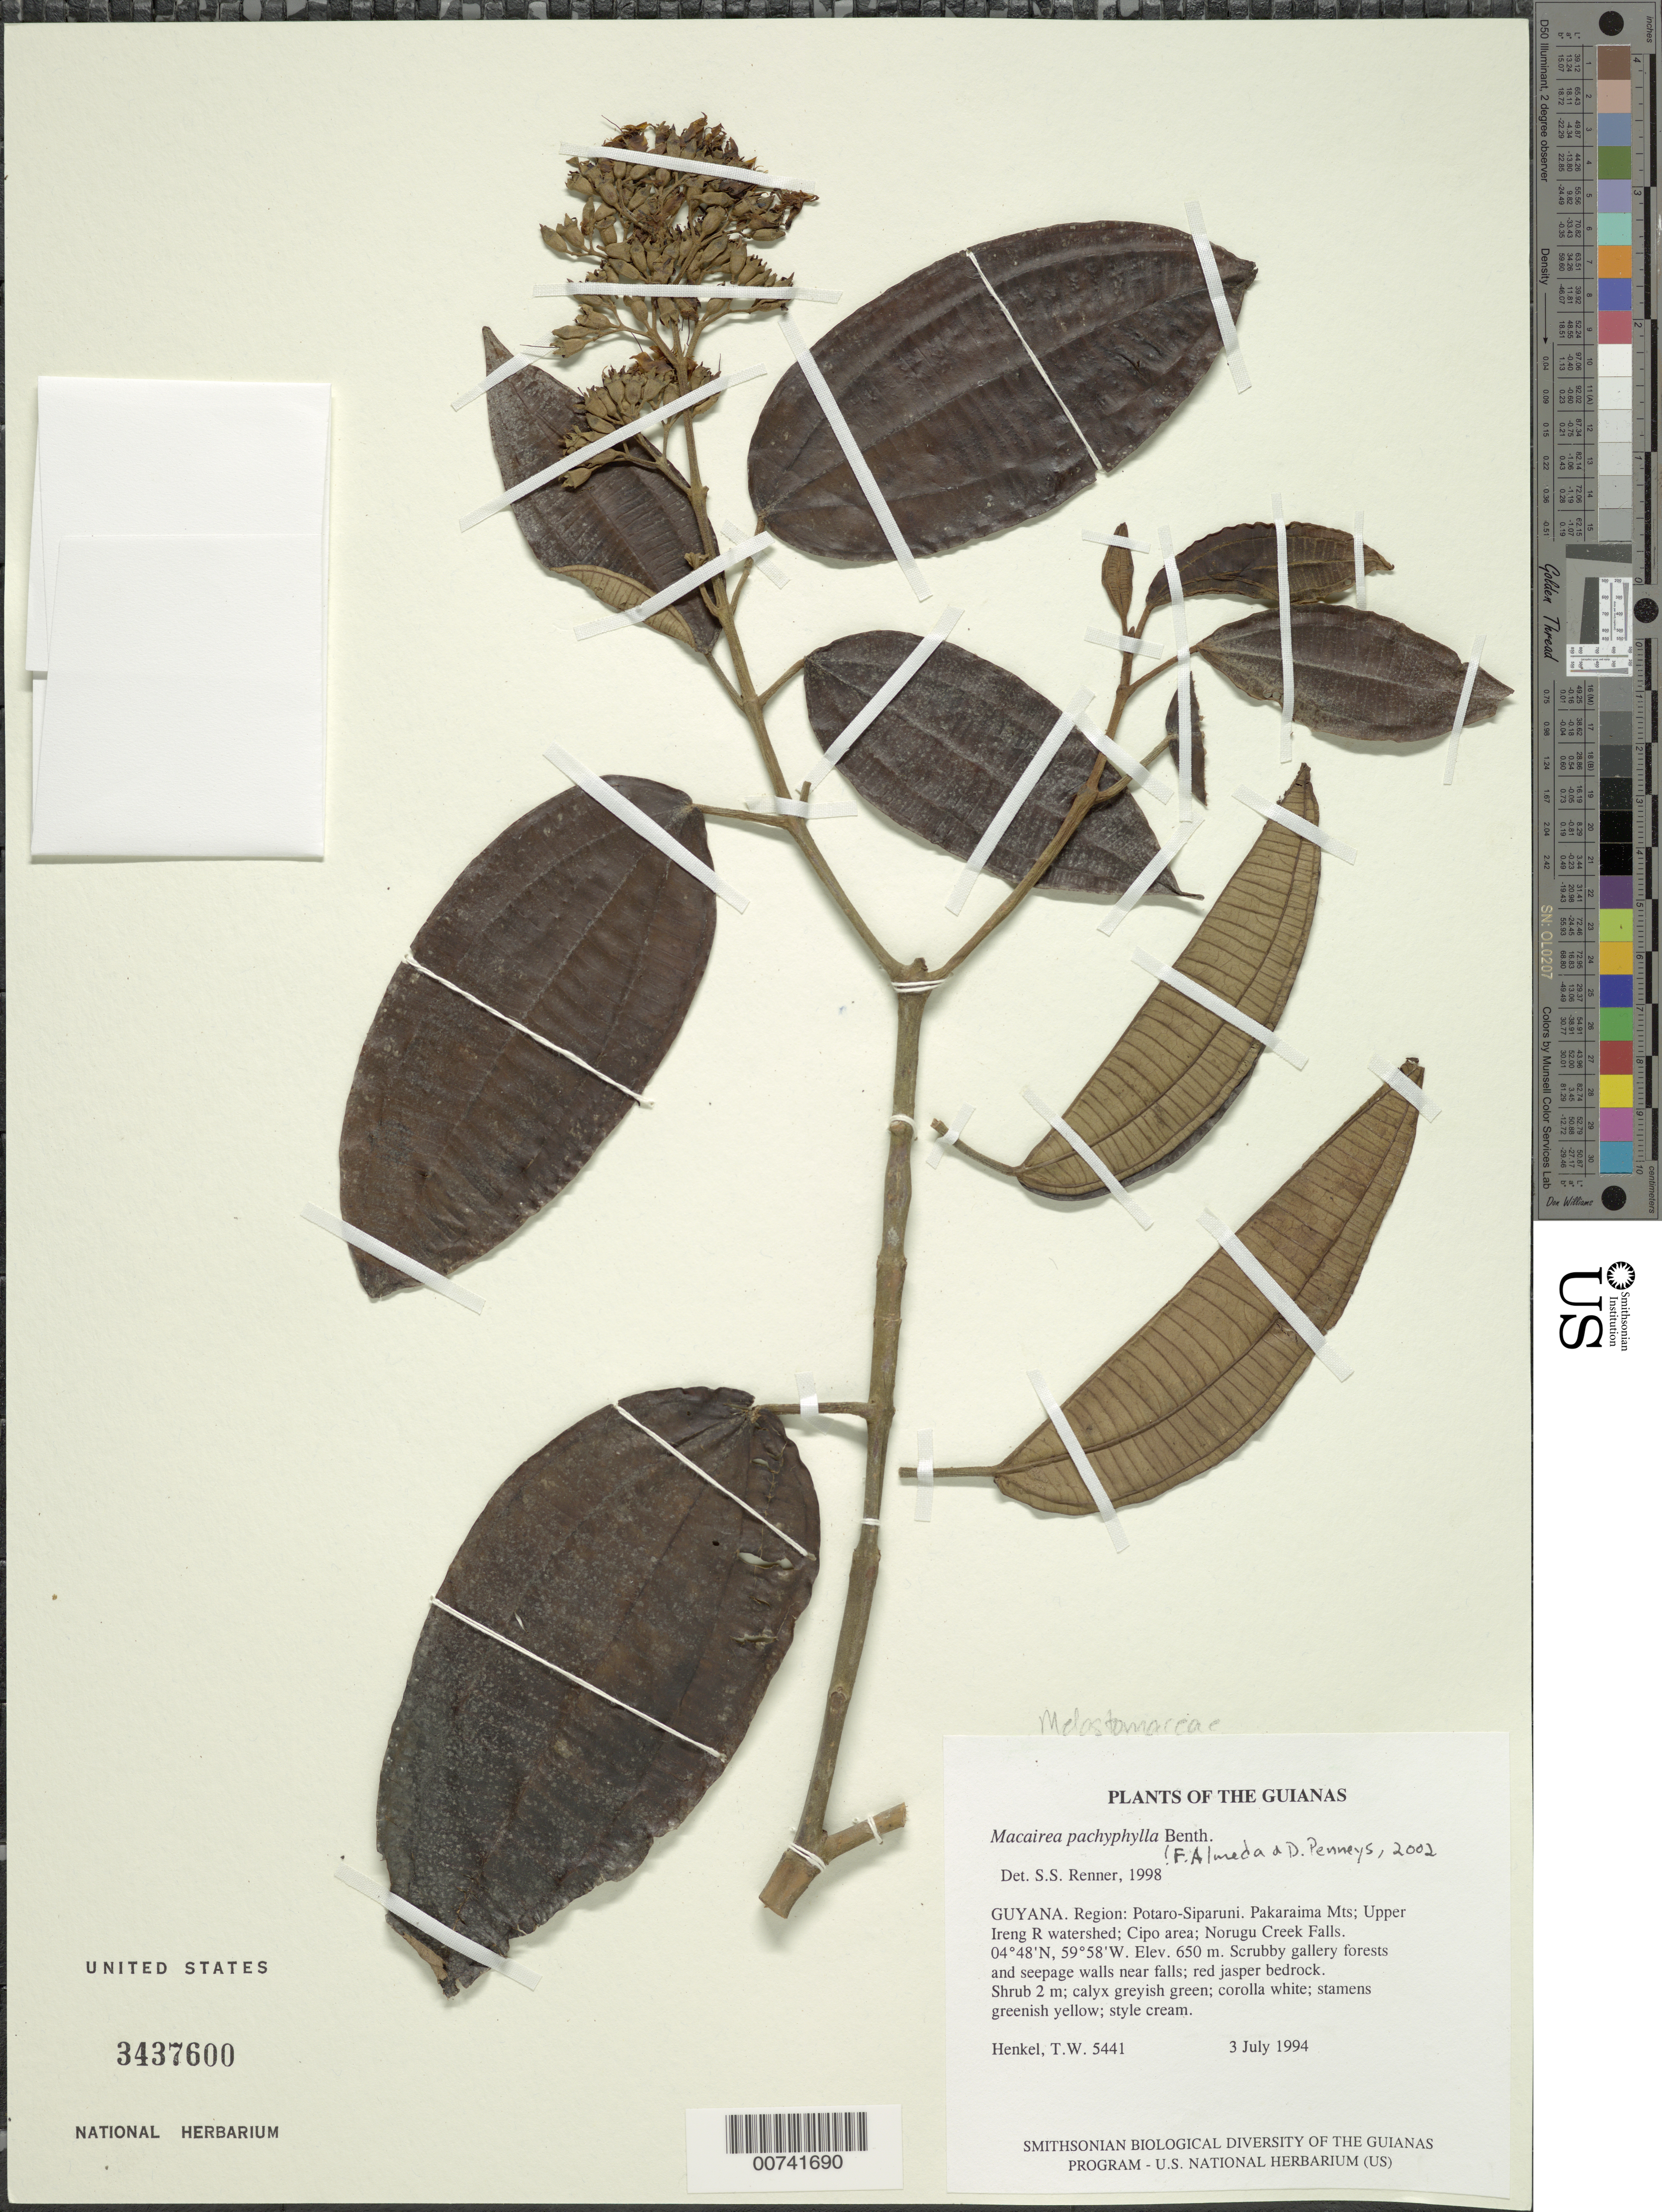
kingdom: Plantae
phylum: Tracheophyta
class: Magnoliopsida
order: Myrtales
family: Melastomataceae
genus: Graffenrieda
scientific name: Graffenrieda weddellii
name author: Naudin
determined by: Nunes da Silva, Diego, (RB), Jardim Botanico do Rio de Janeiro - Herbario (BRAZIL)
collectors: T. Henkel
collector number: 5441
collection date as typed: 3 July 1994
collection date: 1994-07-03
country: Guyana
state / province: Potaro-Siparuni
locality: Pakaraima Mts; Upper Ireng R watershed; Cipo area; Norugu Creek Falls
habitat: Scrubby gallery forests and seepage walls near falls; red jasper bedrock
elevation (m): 650